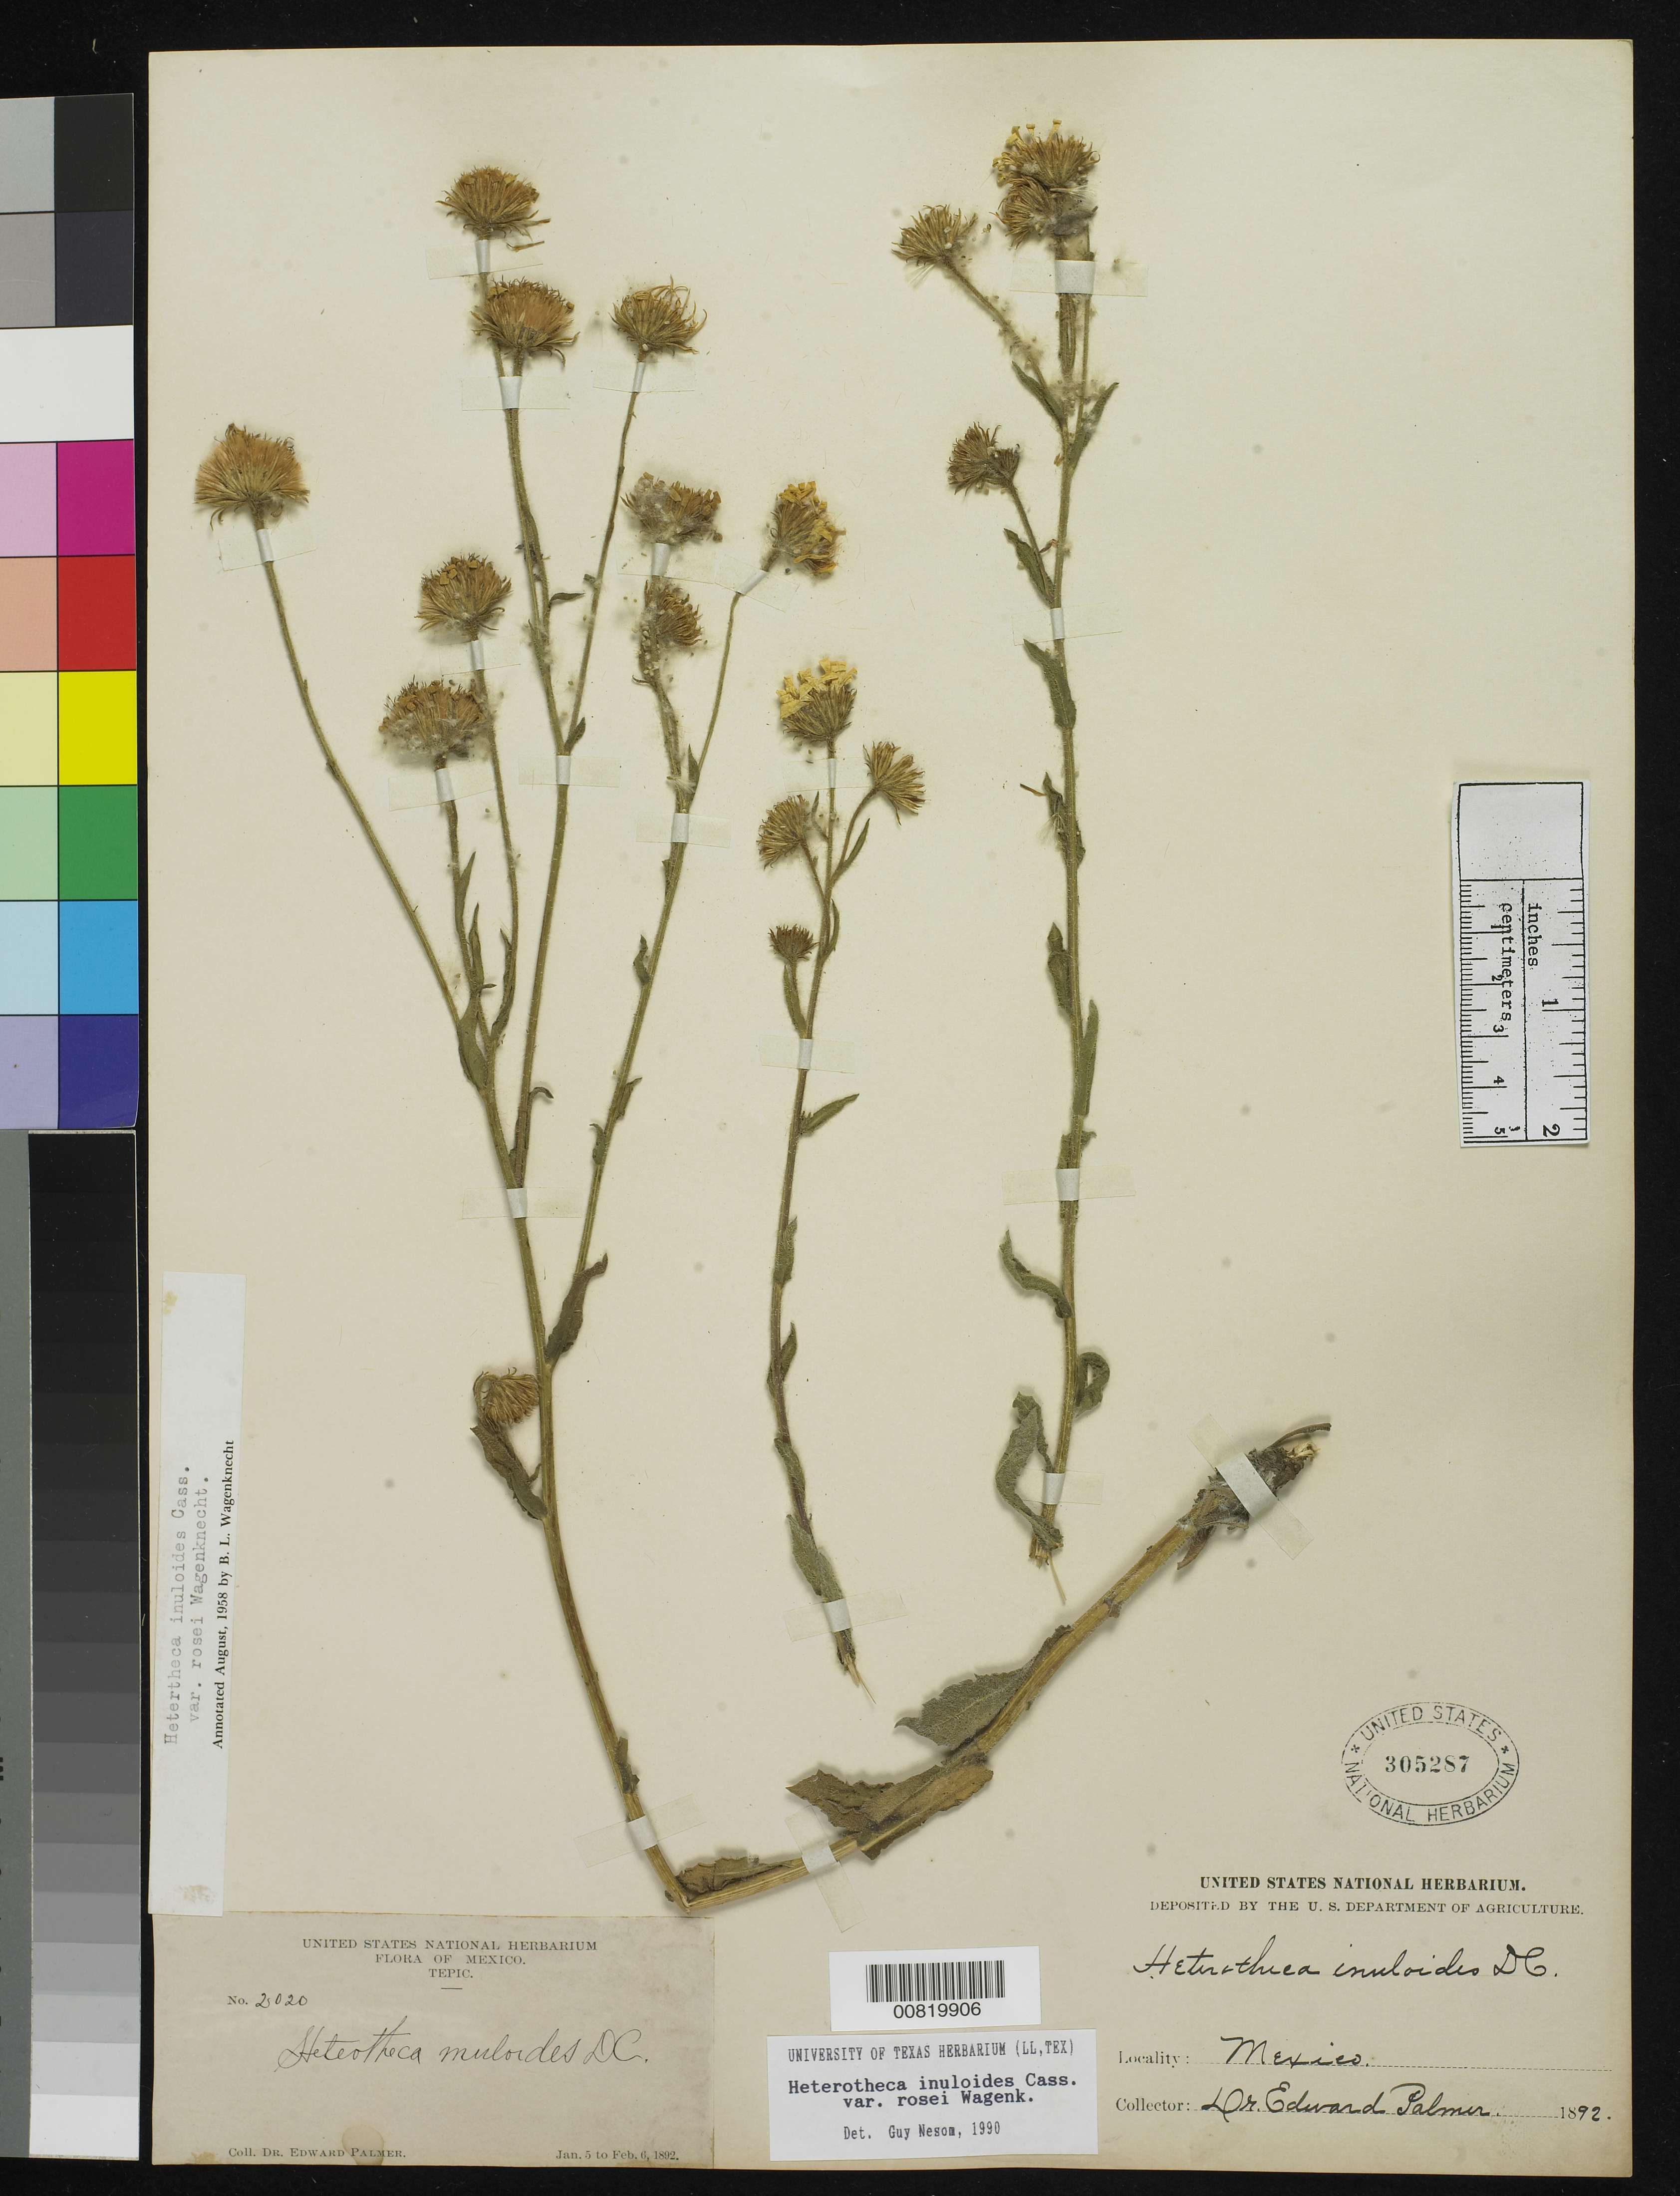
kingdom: Plantae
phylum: Tracheophyta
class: Magnoliopsida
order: Asterales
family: Asteraceae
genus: Heterotheca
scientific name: Heterotheca inuloides var. rosei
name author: B. Wagenkn.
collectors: E. Palmer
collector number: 2020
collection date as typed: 05 Jan 1892 to 06 Feb 1892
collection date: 1892-01-05/1892-02-06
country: Mexico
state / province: Nayarit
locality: Tepic, Nayarit.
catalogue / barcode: US 305287